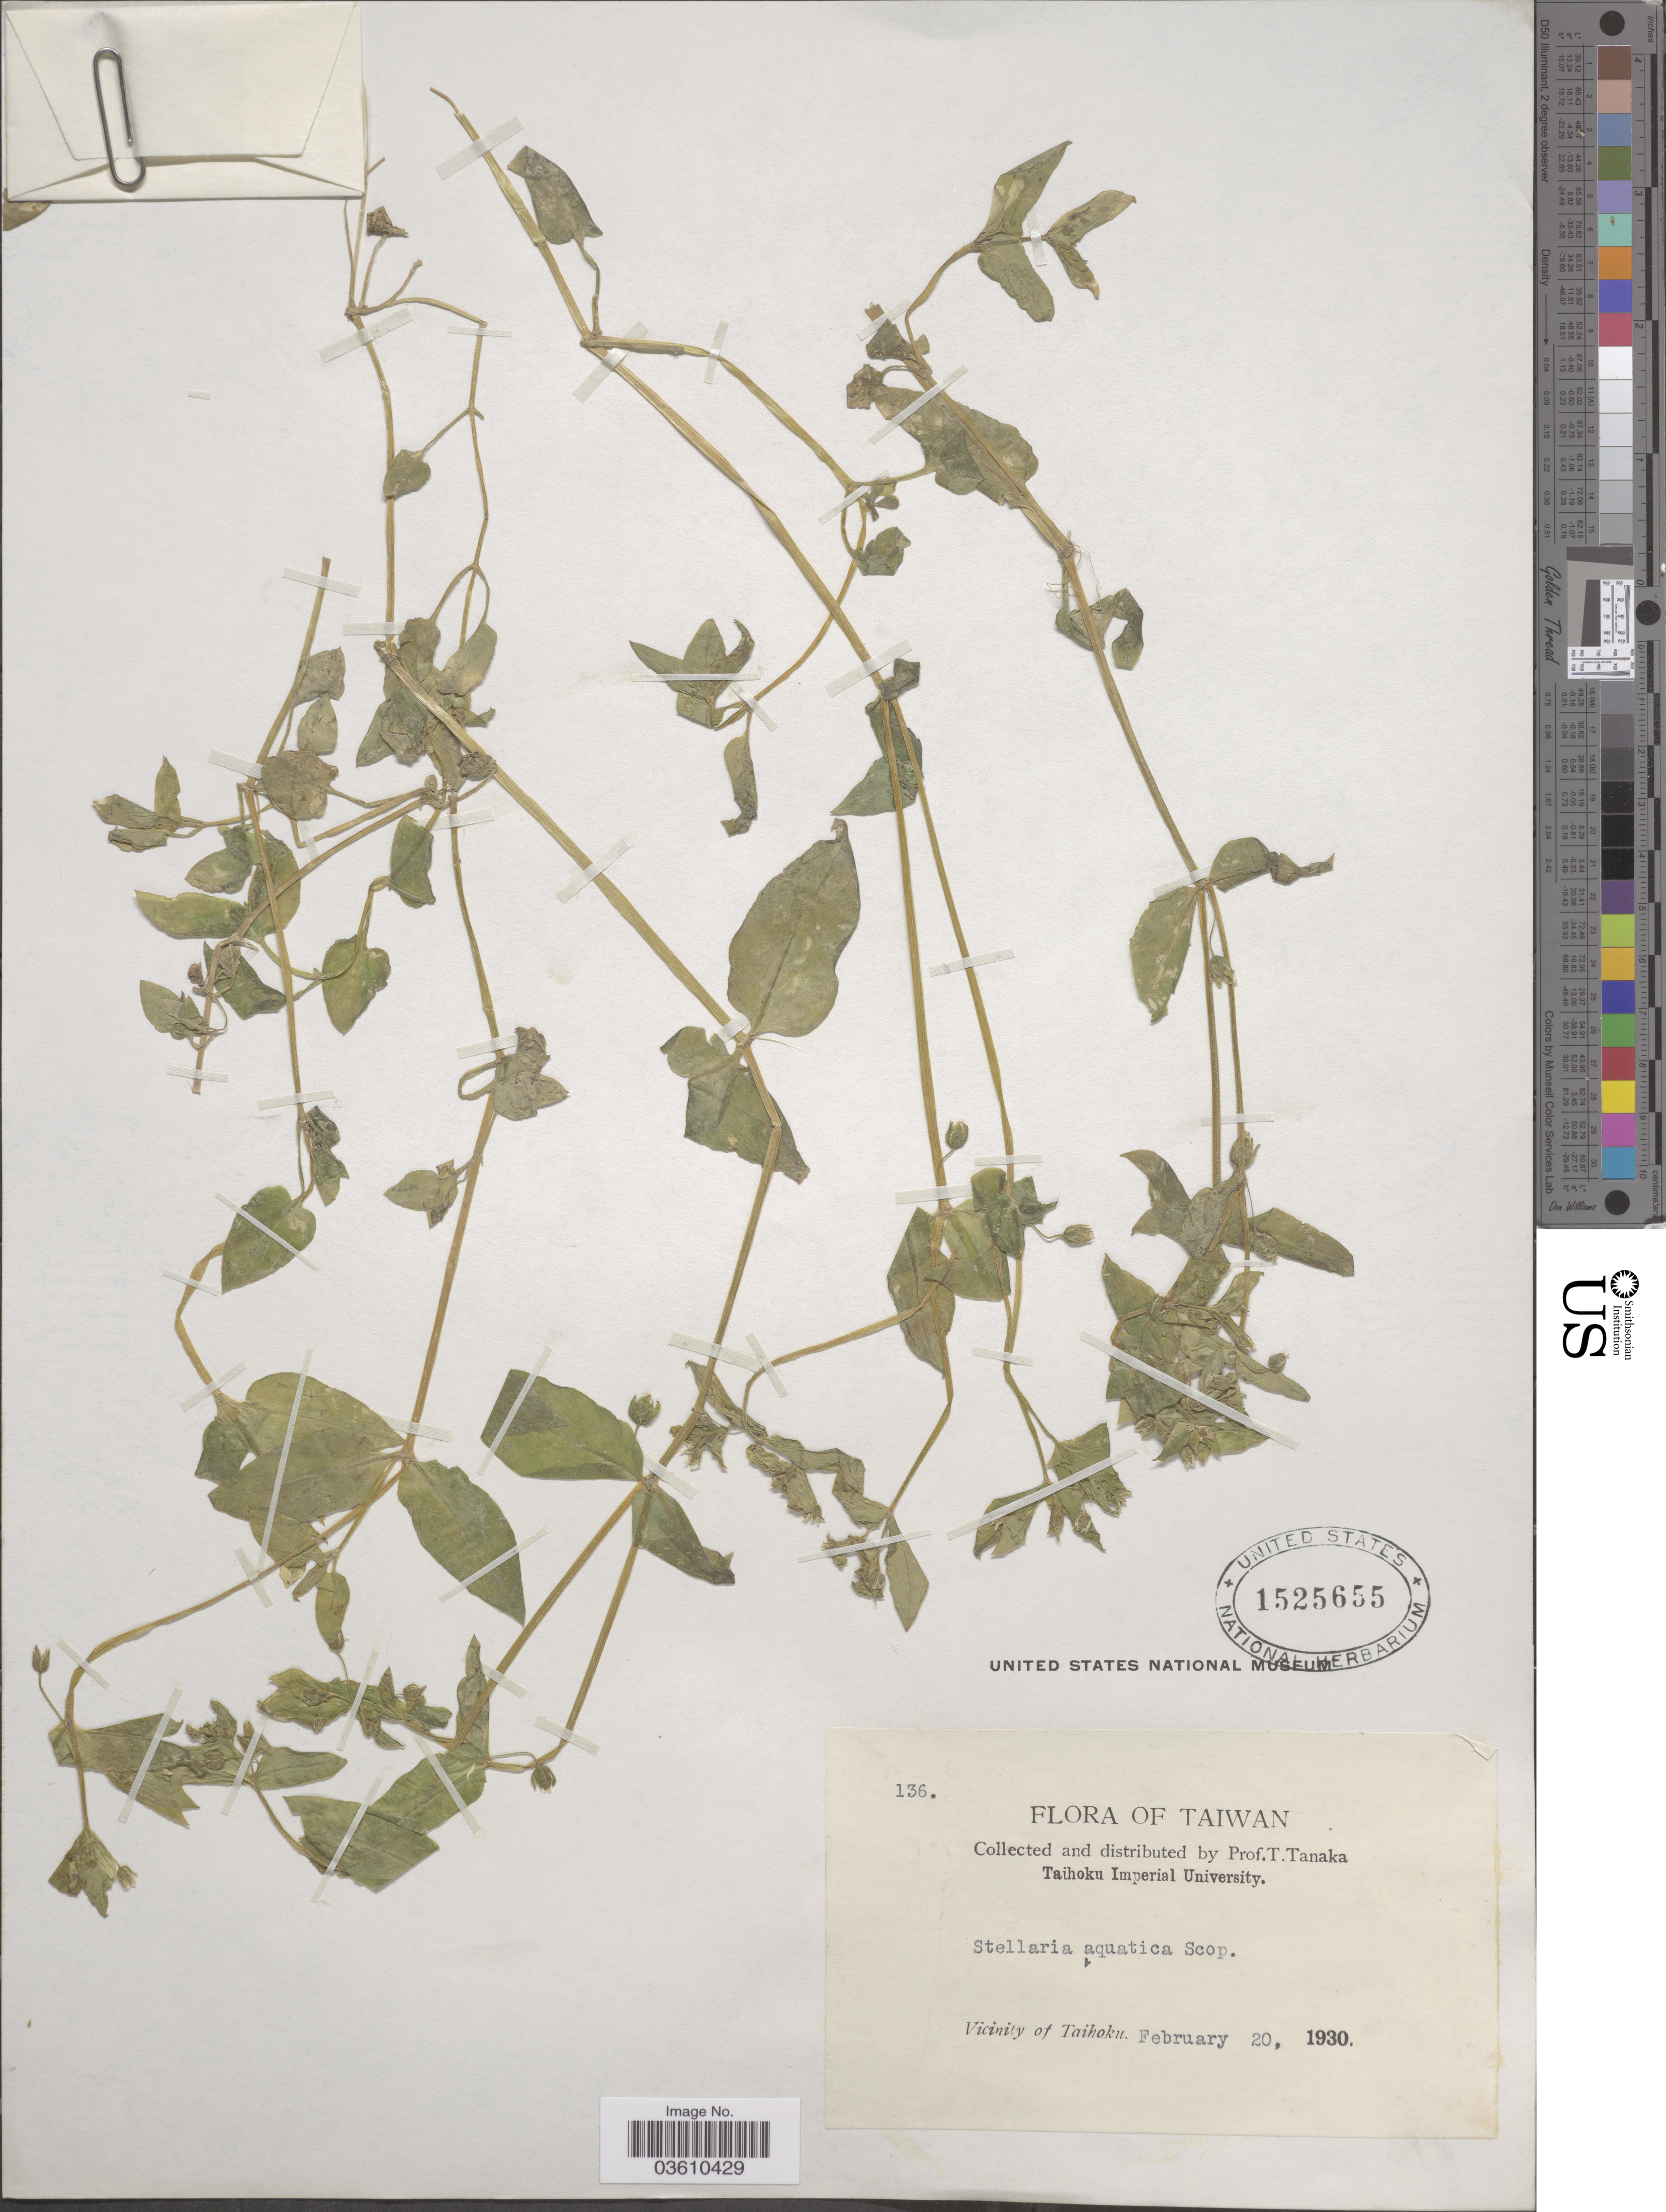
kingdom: Plantae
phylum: Tracheophyta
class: Magnoliopsida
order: Caryophyllales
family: Caryophyllaceae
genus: Stellaria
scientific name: Stellaria aquatica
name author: L.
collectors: T. Tanaka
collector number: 136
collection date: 1930-02-20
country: Taiwan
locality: Vicinity of Taihoku.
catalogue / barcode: US 1525655